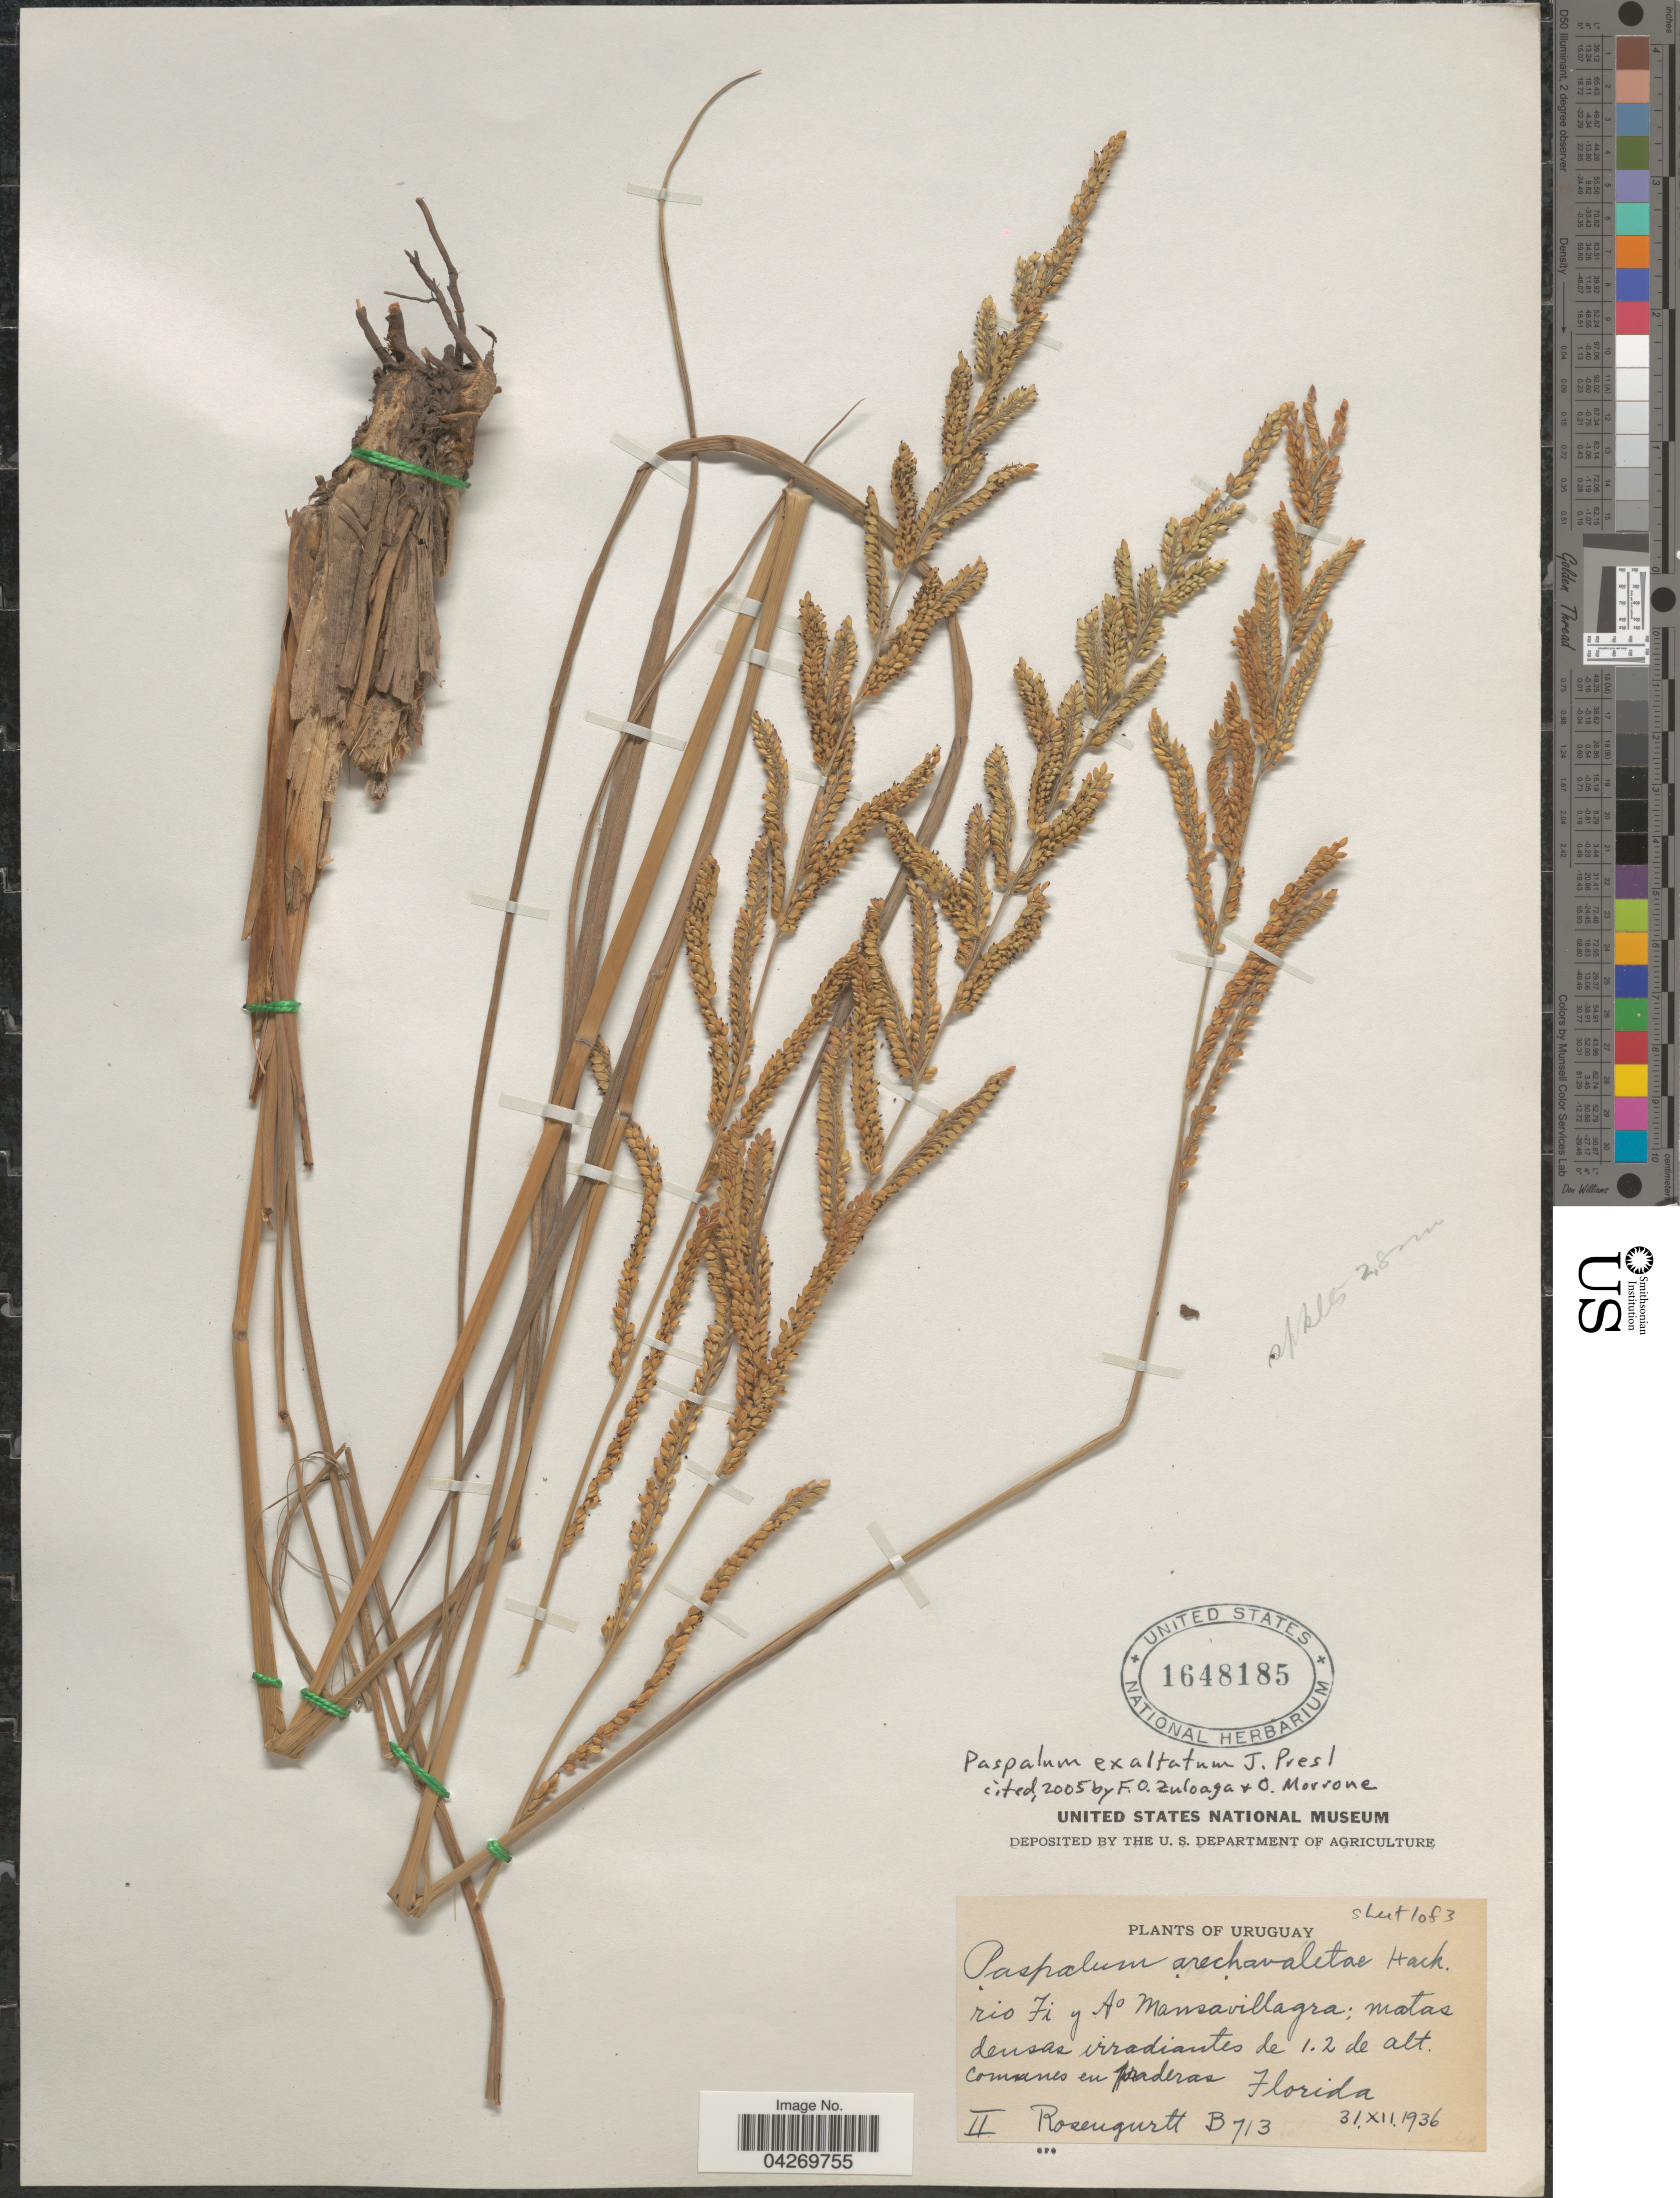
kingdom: Plantae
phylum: Tracheophyta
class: Liliopsida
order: Poales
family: Poaceae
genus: Paspalum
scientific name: Paspalum exaltatum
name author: J. Presl in C. Presl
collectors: Rosengurtt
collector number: B713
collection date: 1936-12-31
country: Uruguay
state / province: Florida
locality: Rio Yi y Ao Mansavillagra.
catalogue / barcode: US 1648185